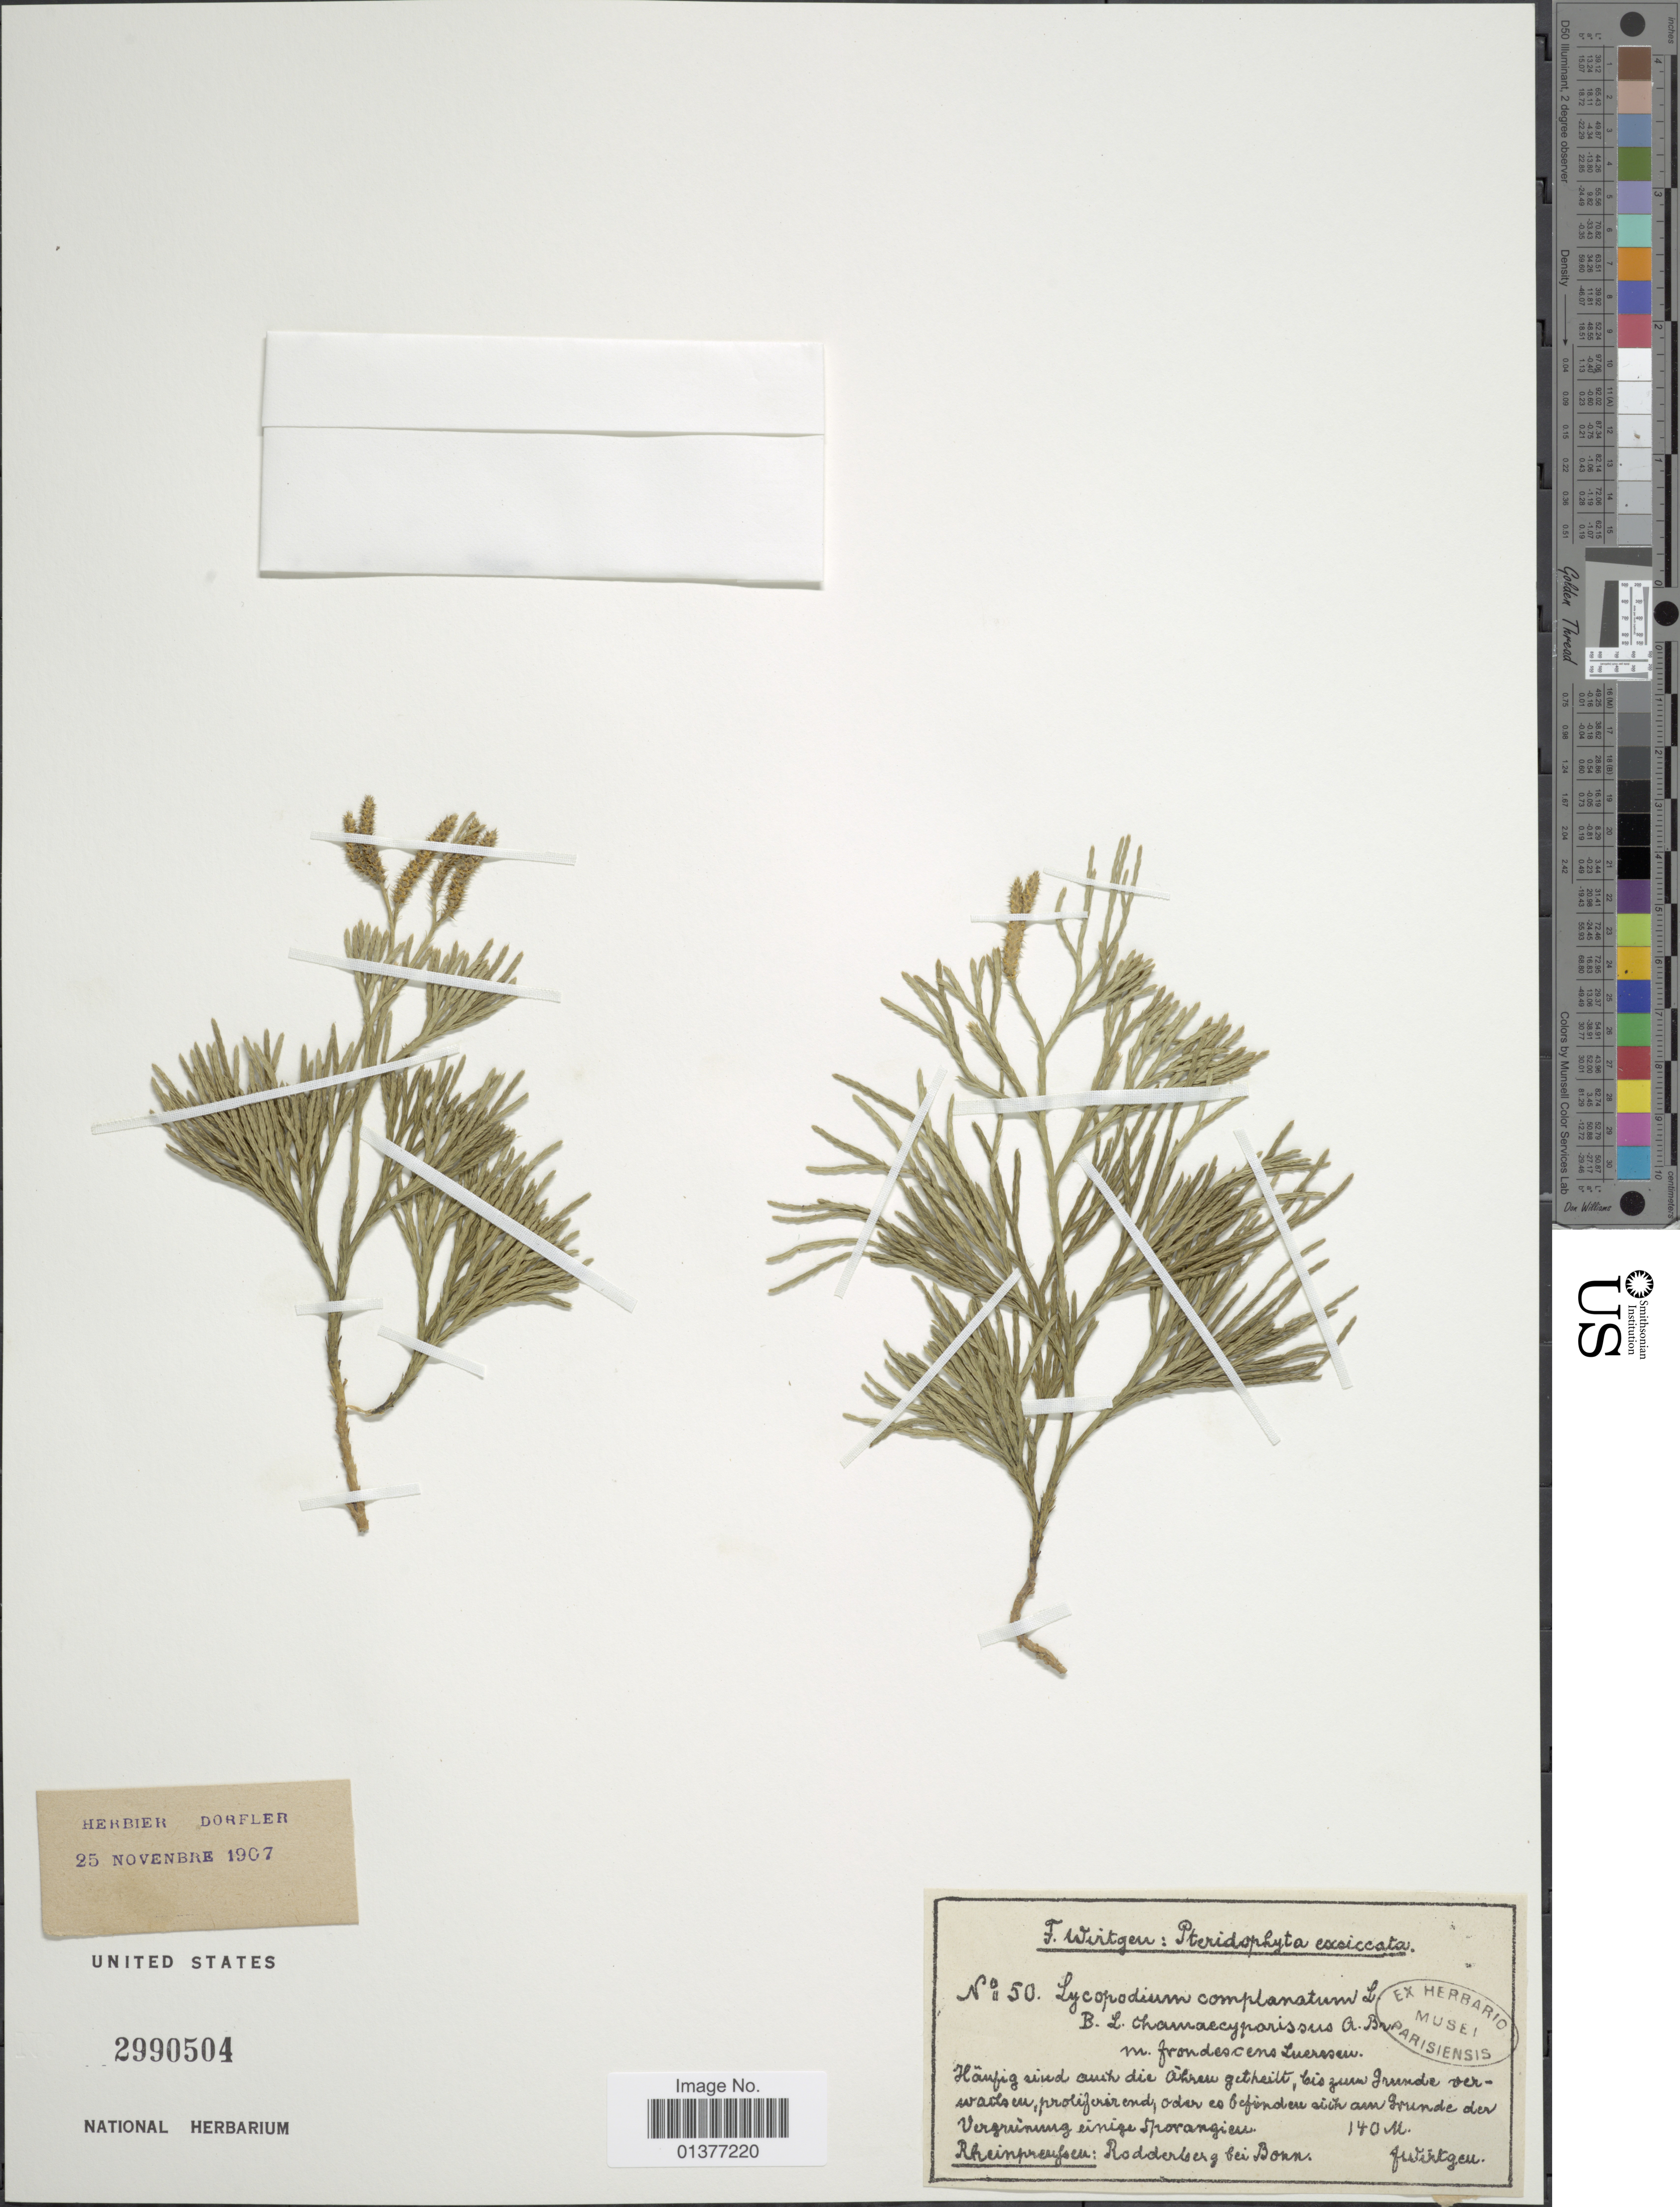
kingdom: Plantae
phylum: Tracheophyta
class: Lycopodiopsida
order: Lycopodiales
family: Lycopodiaceae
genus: Diphasiastrum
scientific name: Diphasiastrum tristachyum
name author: (Pursh) Holub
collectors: Wirtgen, --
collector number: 50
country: Germany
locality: Rheinpreussen: Rodderberg bei Bonn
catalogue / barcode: US 2990504